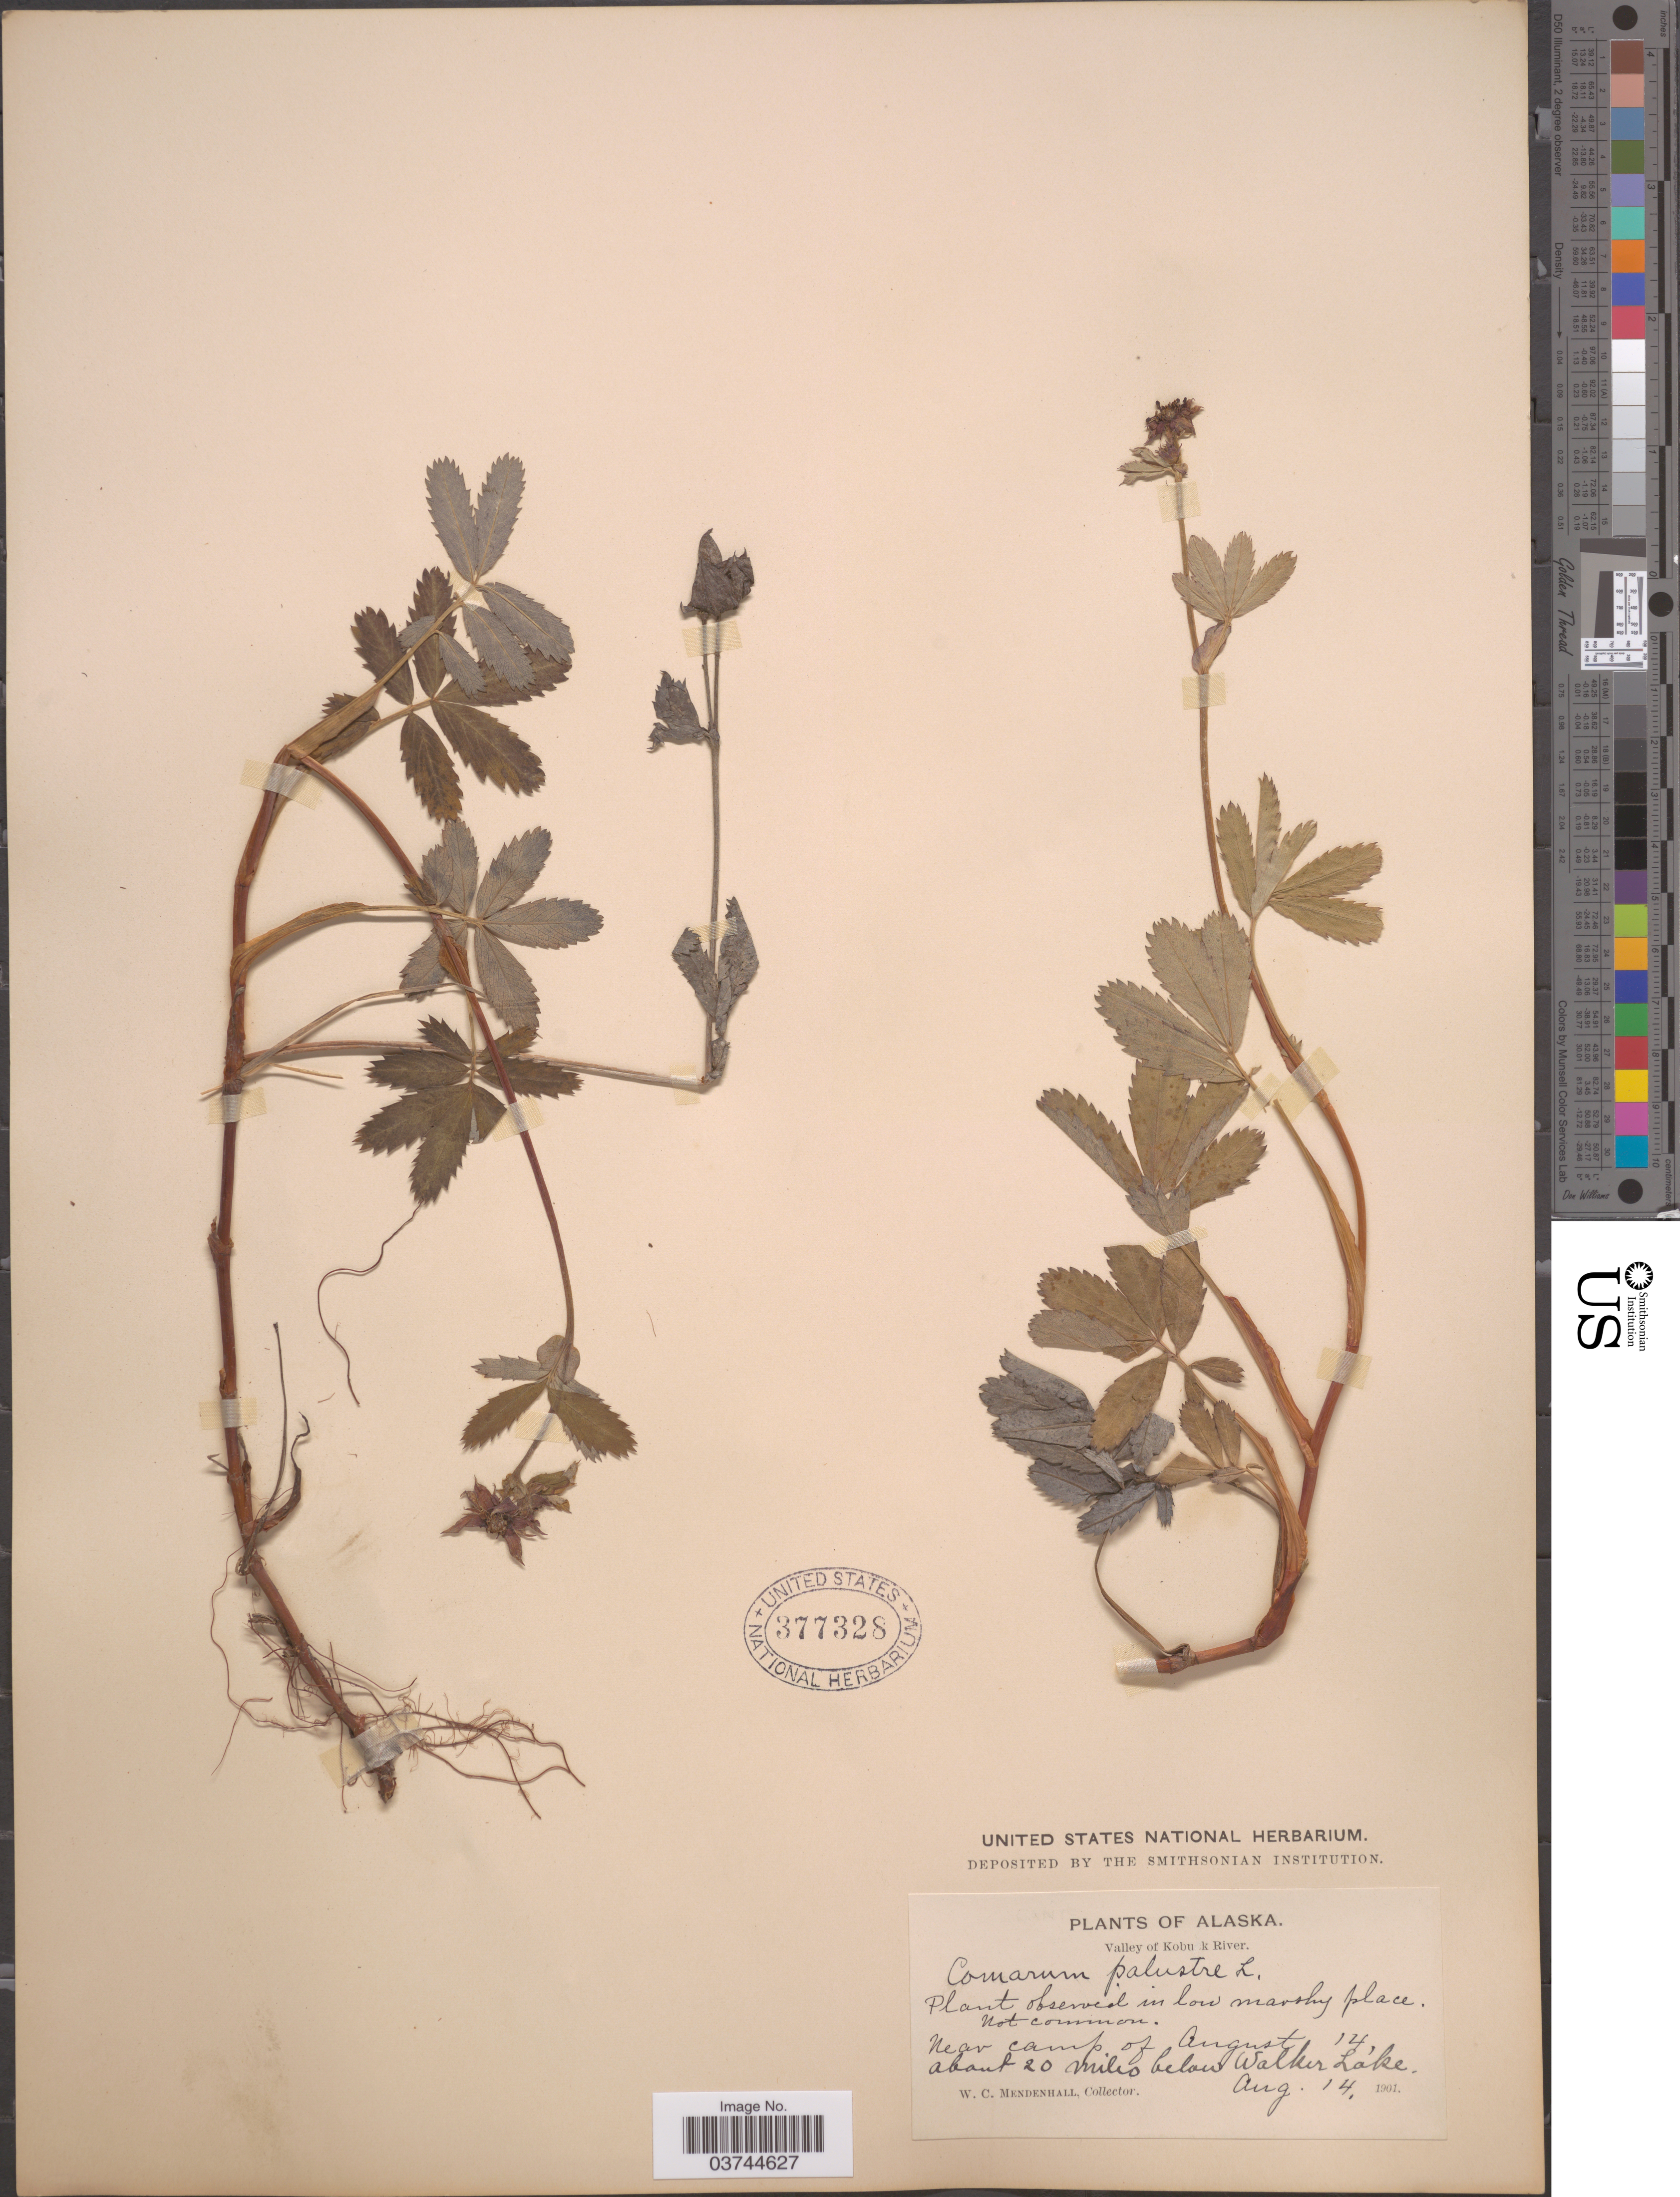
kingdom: Plantae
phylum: Tracheophyta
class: Magnoliopsida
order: Rosales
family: Rosaceae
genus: Comarum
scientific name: Comarum palustre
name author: L.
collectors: W. Mendenhall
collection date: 1901-08-14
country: United States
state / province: Alaska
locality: Valley of Kobuk River. About 20 miles below Walker Lake.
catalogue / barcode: US 377328